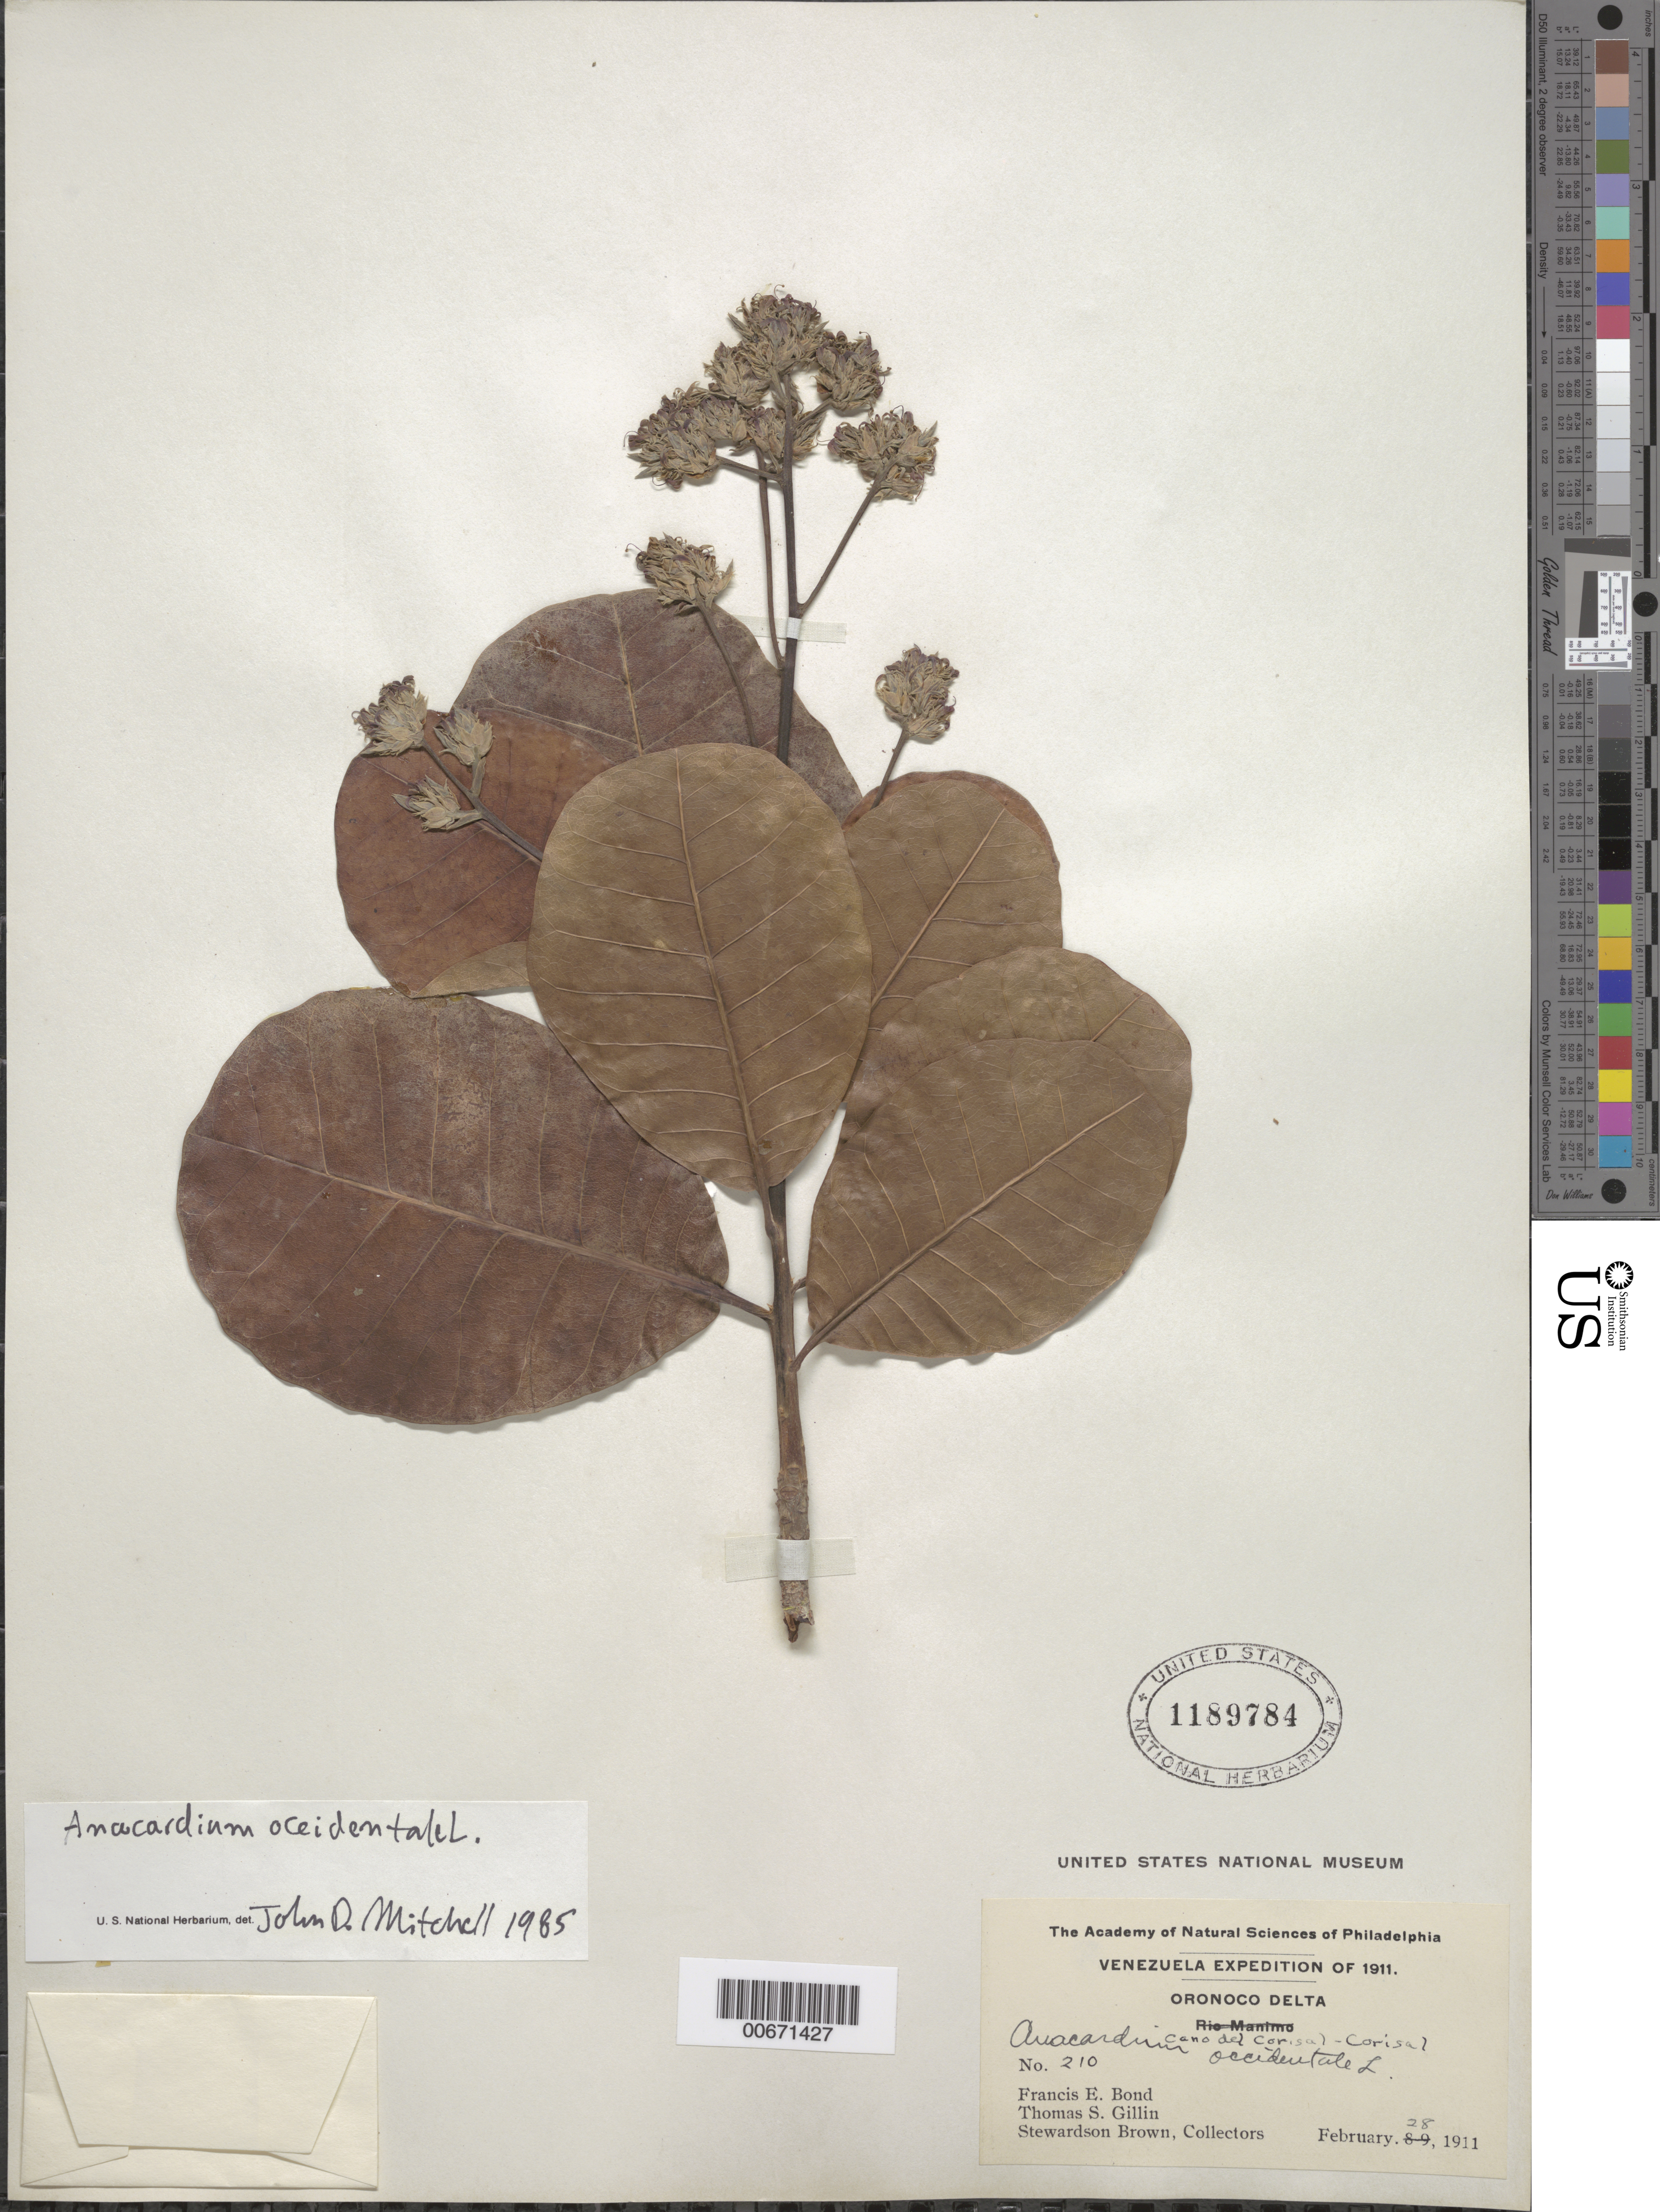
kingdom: Plantae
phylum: Tracheophyta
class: Magnoliopsida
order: Sapindales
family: Anacardiaceae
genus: Anacardium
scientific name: Anacardium occidentale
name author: L.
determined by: Mitchell, John D.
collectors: F. Bond, T. Gillin & S. Brown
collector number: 210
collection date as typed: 26-28 February 1911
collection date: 1911-02-26/1911-02-28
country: Venezuela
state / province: Monagas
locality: Corozal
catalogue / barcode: US 1189784